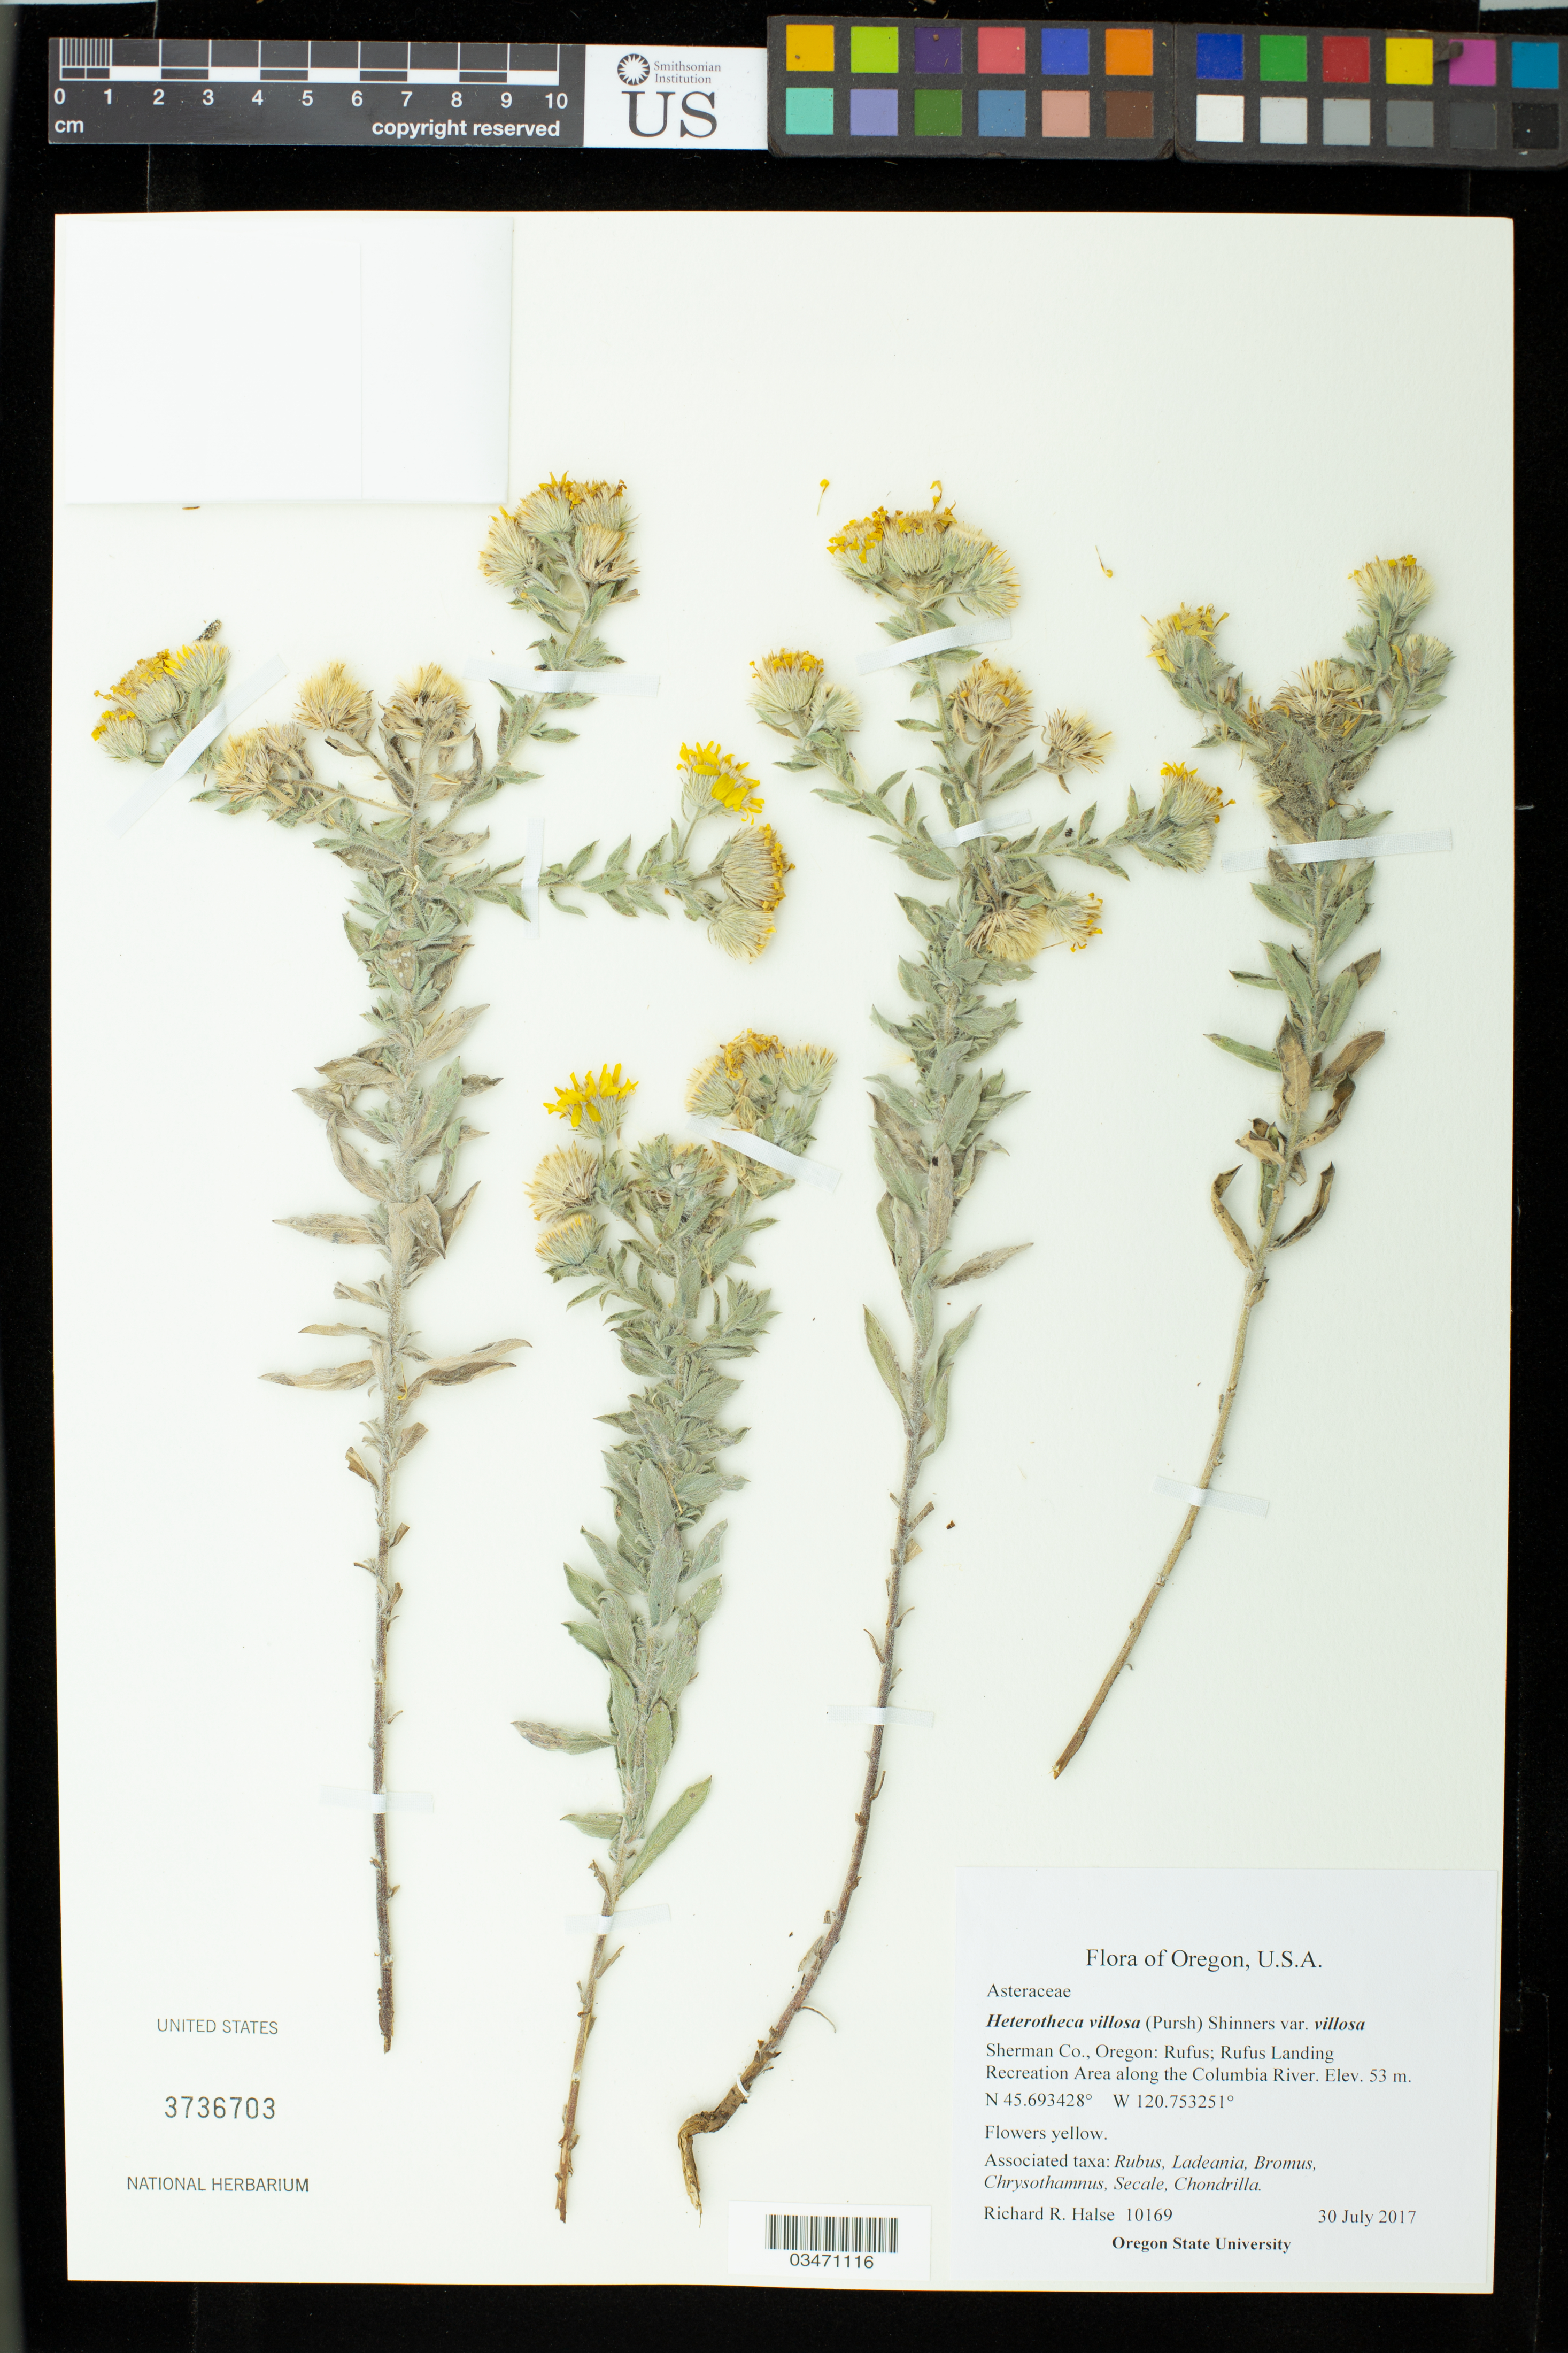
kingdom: Plantae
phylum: Tracheophyta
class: Magnoliopsida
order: Asterales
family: Asteraceae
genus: Heterotheca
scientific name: Heterotheca villosa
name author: (Pursh) Shinners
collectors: R. Halse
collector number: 10169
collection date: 2017-07-30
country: United States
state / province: Oregon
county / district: Sherman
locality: Sherman Co. Rufus; Rufus Landing Recreation Area along the Columbia River.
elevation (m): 53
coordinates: N 45.693428, W 120.753251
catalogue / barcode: US 3736703